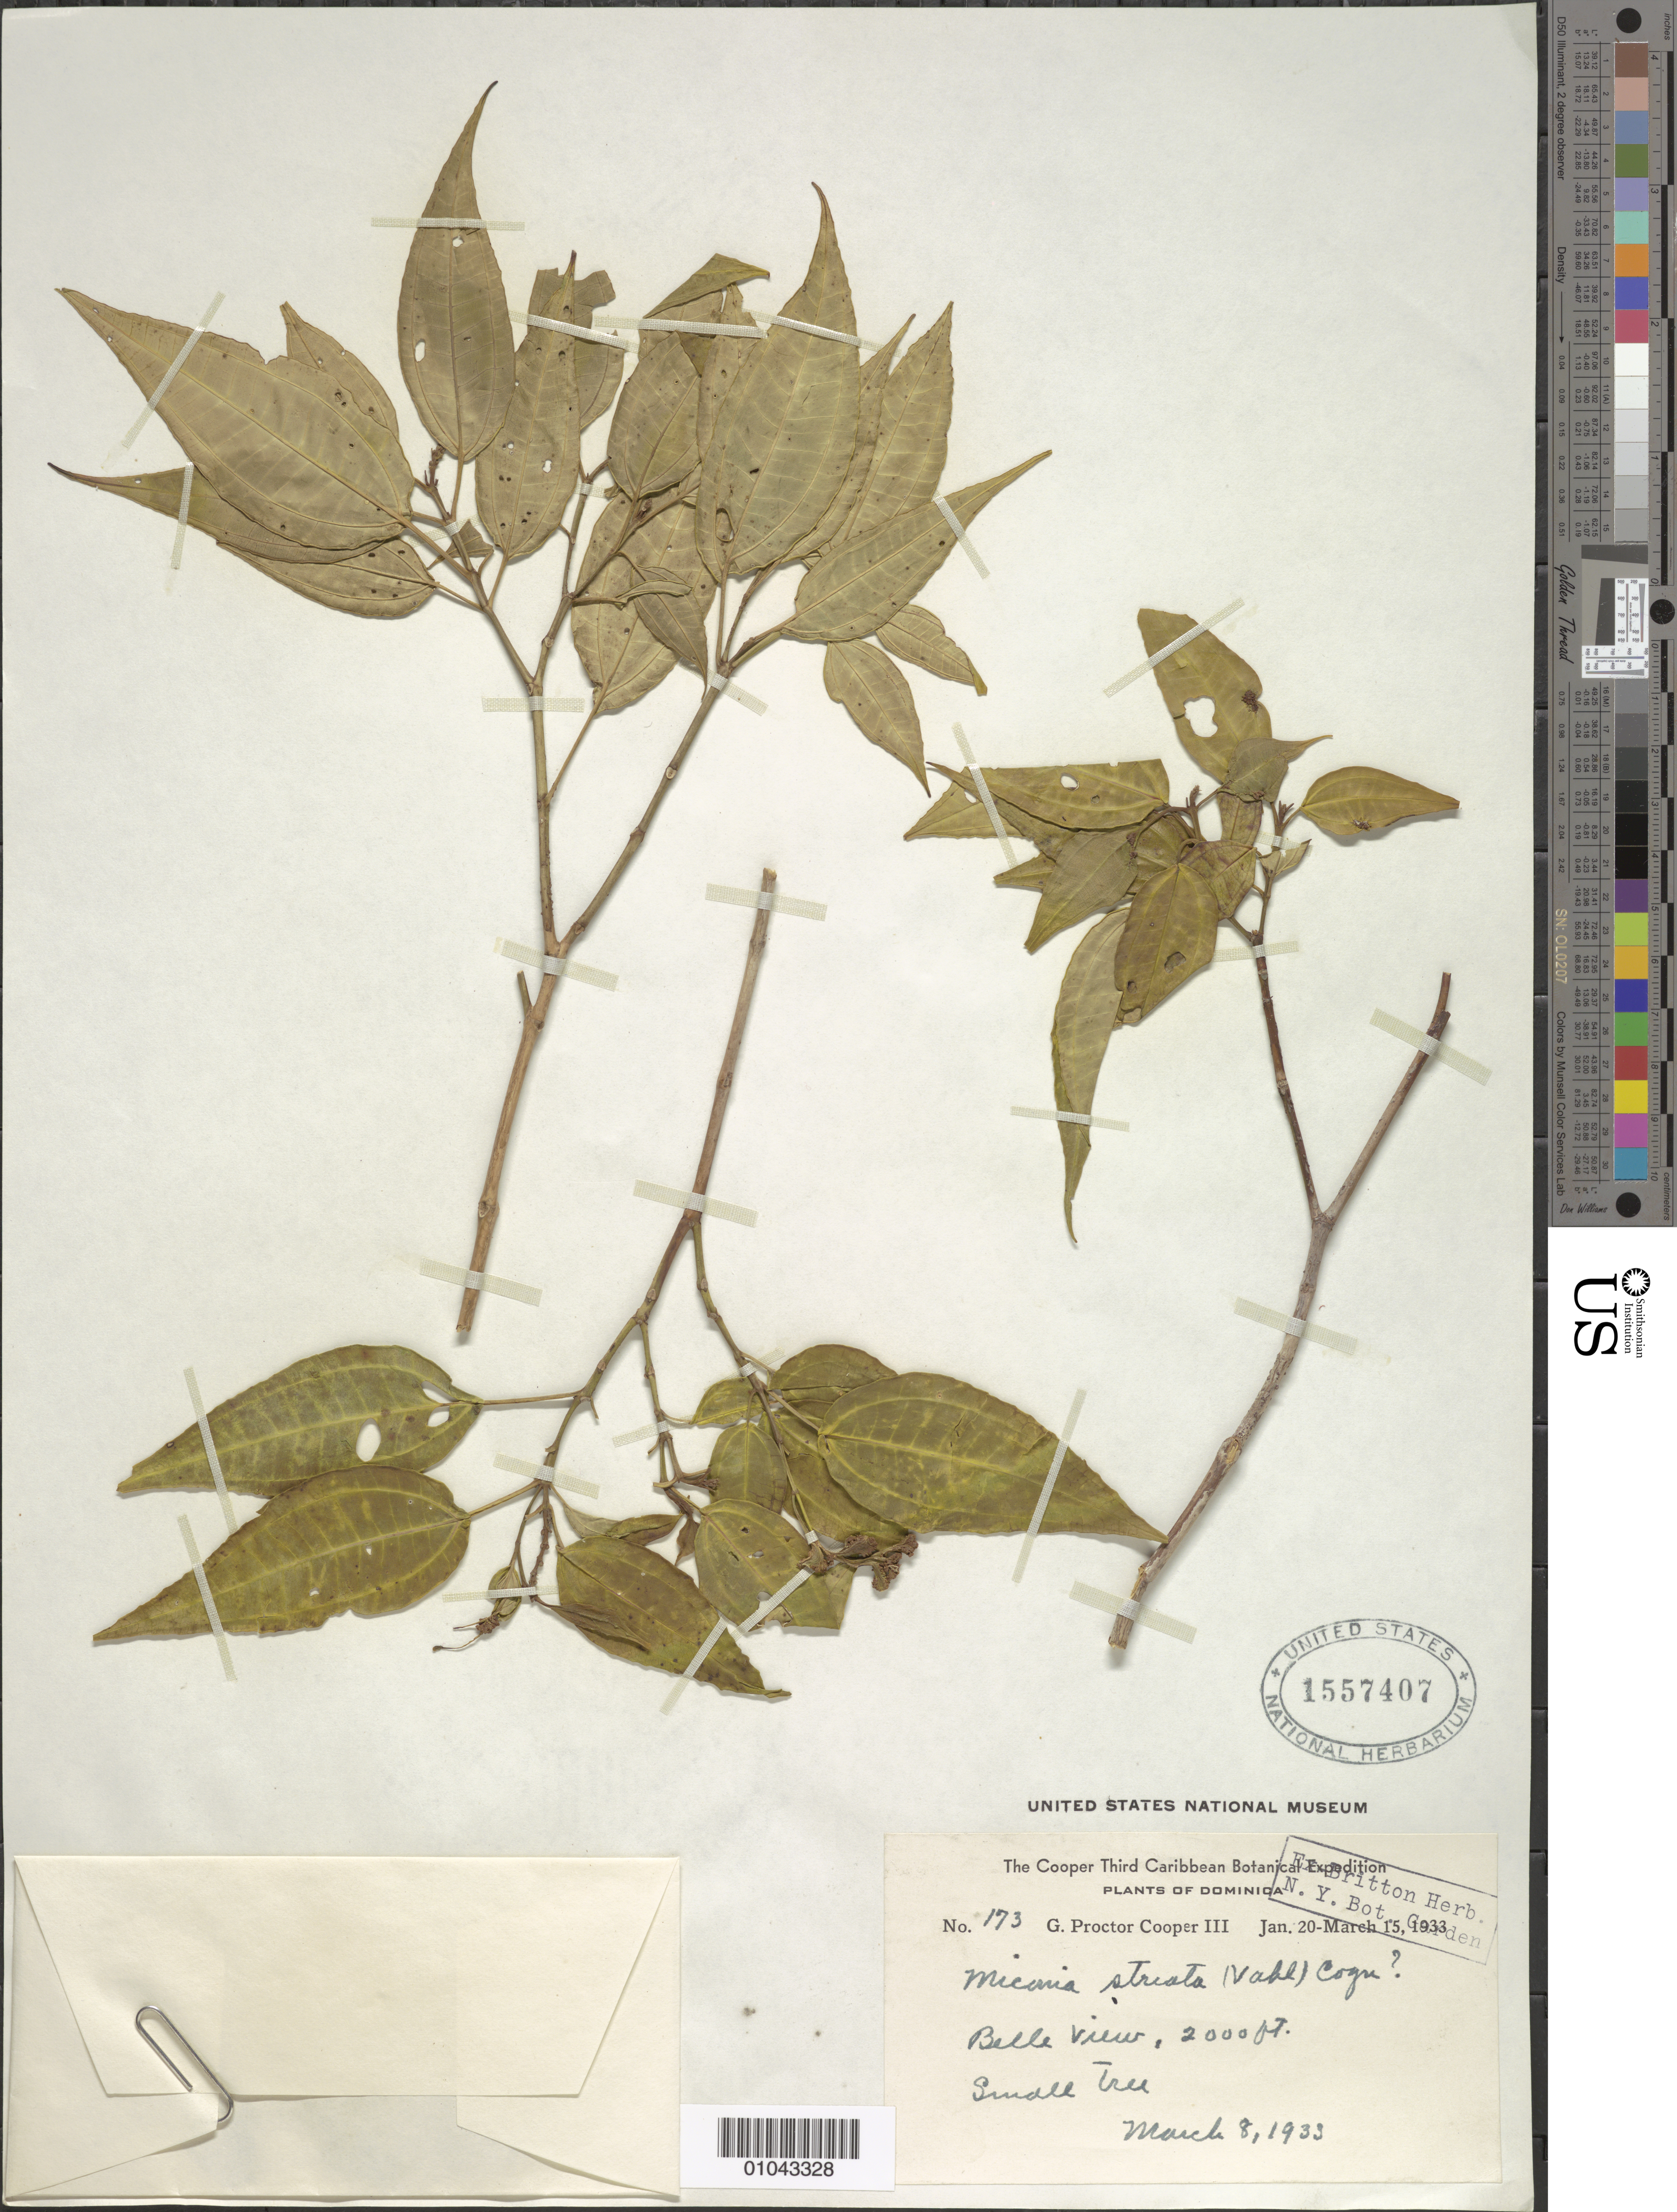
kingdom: Plantae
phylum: Tracheophyta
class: Magnoliopsida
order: Myrtales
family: Melastomataceae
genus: Miconia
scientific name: Miconia striata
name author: (Vahl) Cogn.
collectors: G. Cooper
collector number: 173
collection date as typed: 08 Mar 1933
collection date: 1933-03-08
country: Dominica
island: Dominica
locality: Belle View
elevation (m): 610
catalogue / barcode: US 1557407